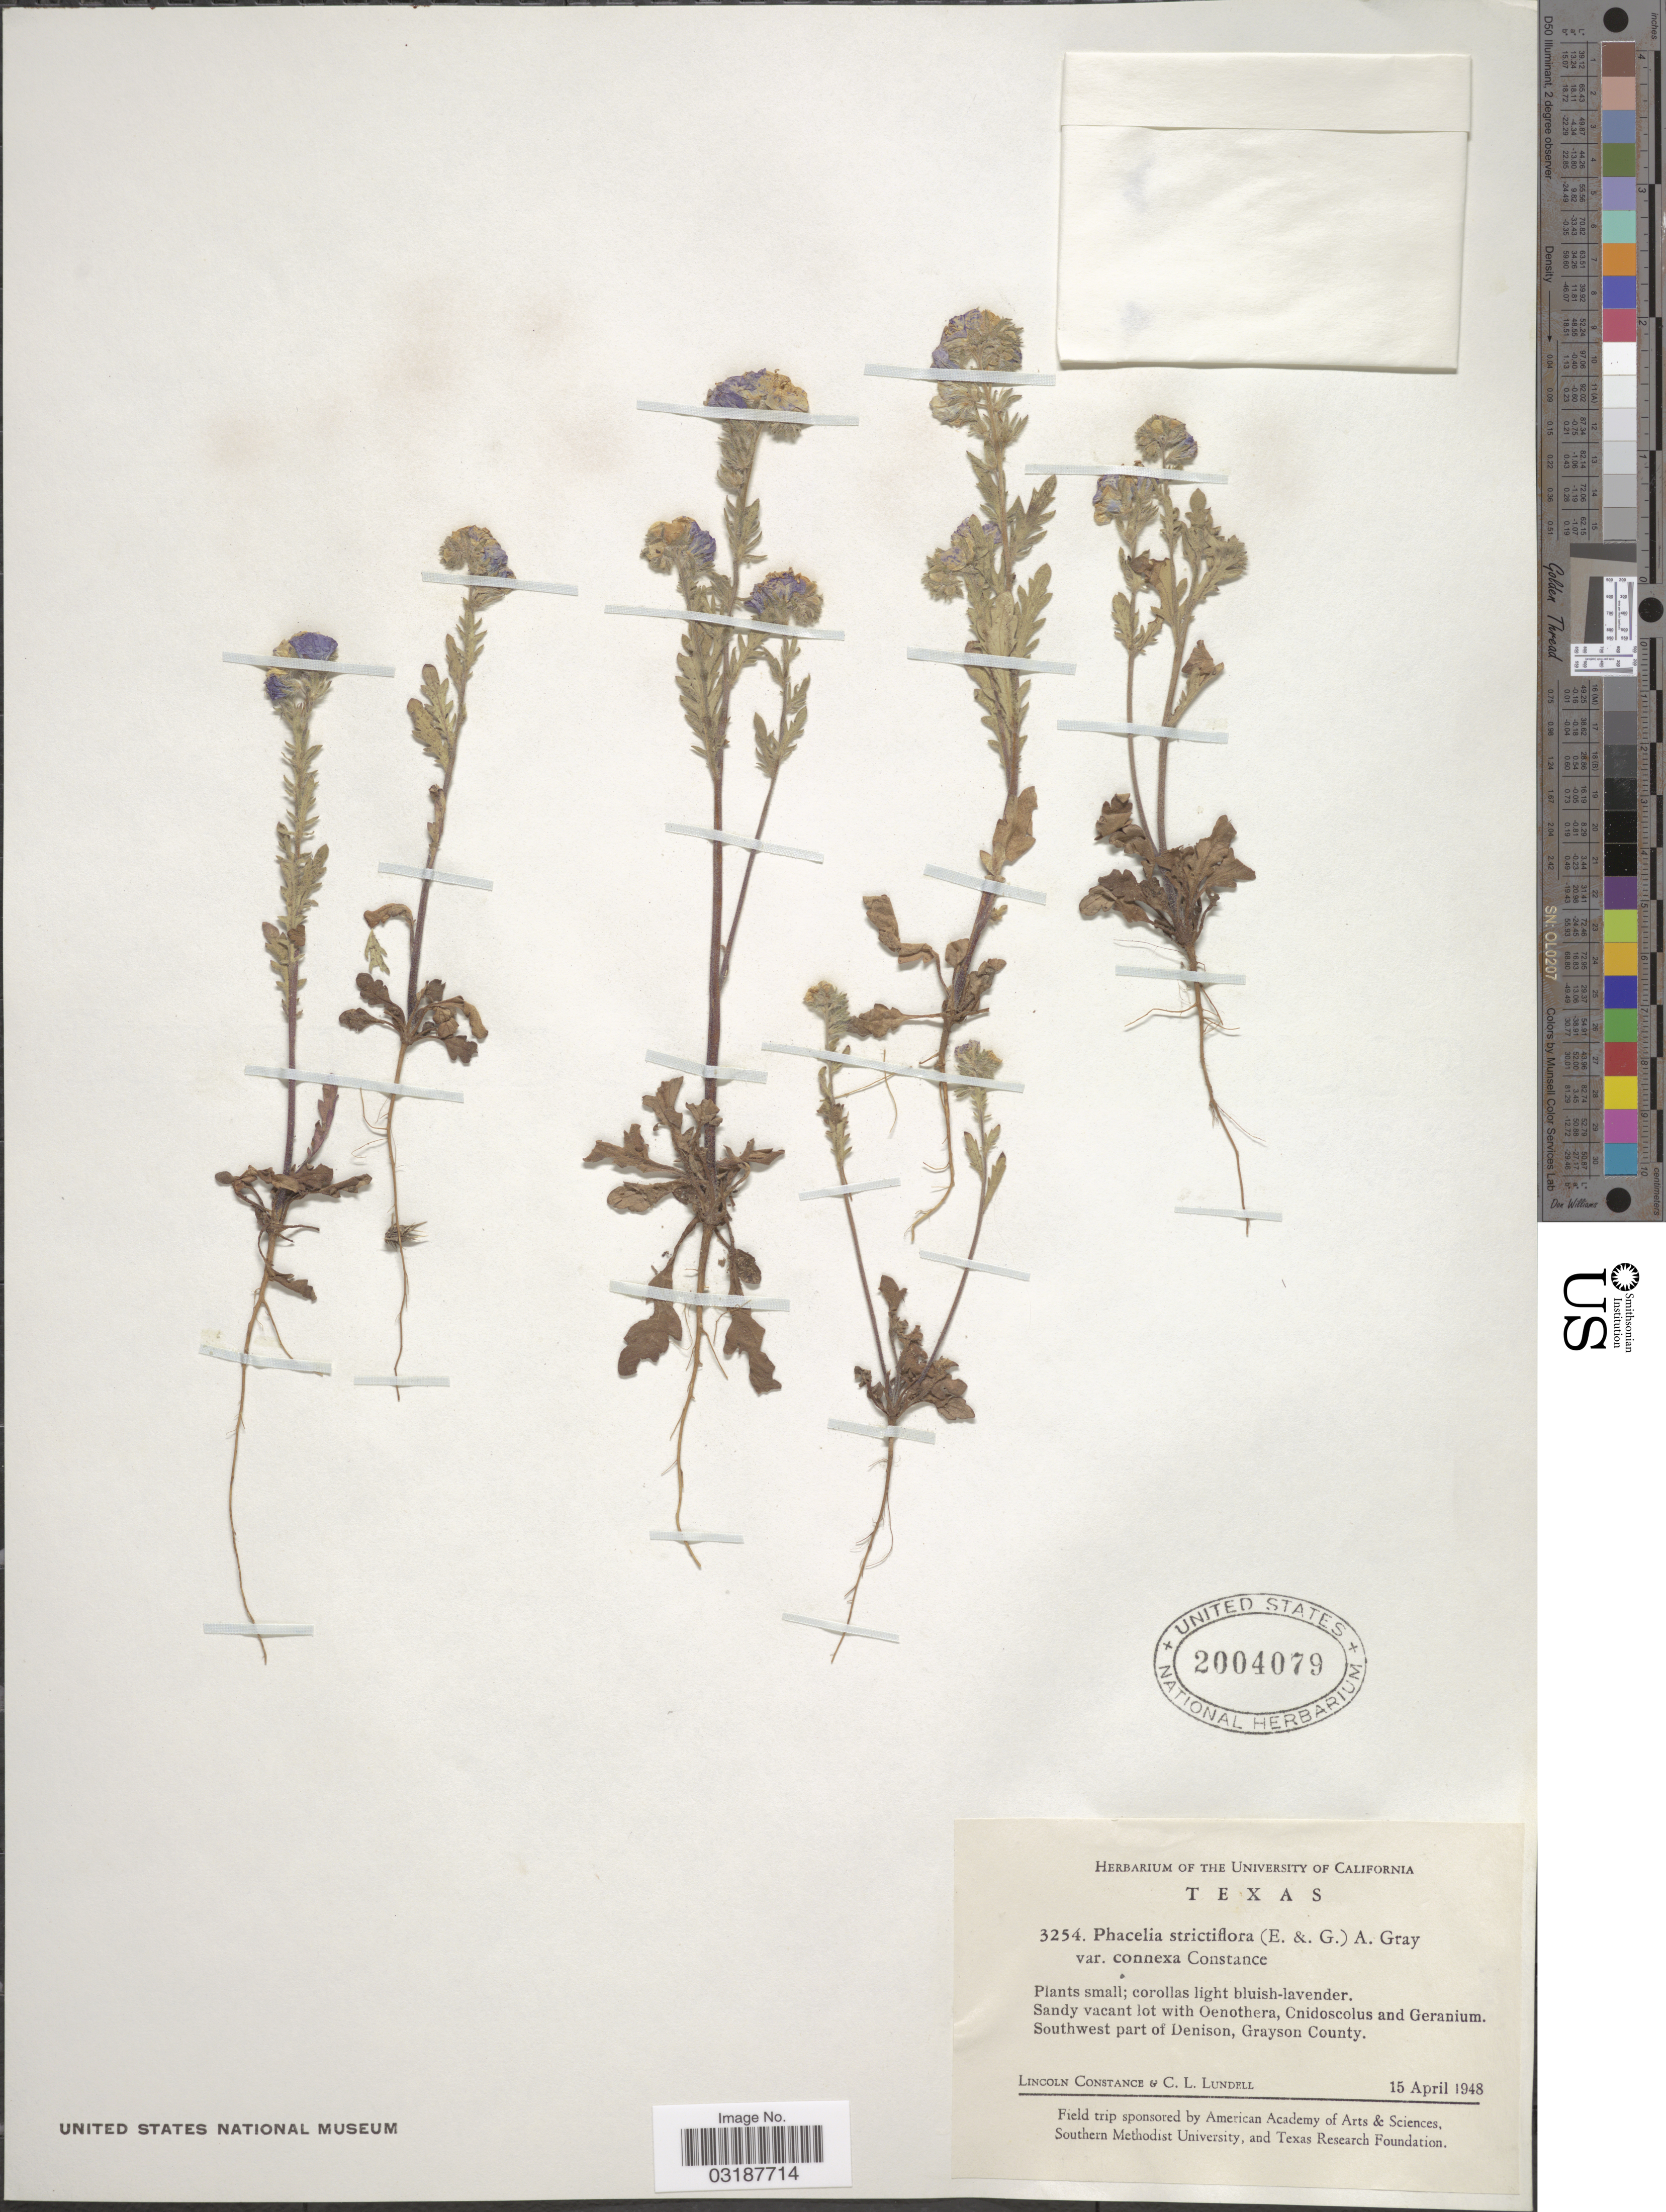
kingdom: Plantae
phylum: Tracheophyta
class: Magnoliopsida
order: Boraginales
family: Hydrophyllaceae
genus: Phacelia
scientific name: Phacelia strictiflora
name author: (Engelm. & A. Gray) A. Gray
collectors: L. Constance & C. L. Lundell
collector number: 3254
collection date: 1948-04-15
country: United States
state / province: Texas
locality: Southwest part of Denison, Grayson County.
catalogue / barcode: US 2004079